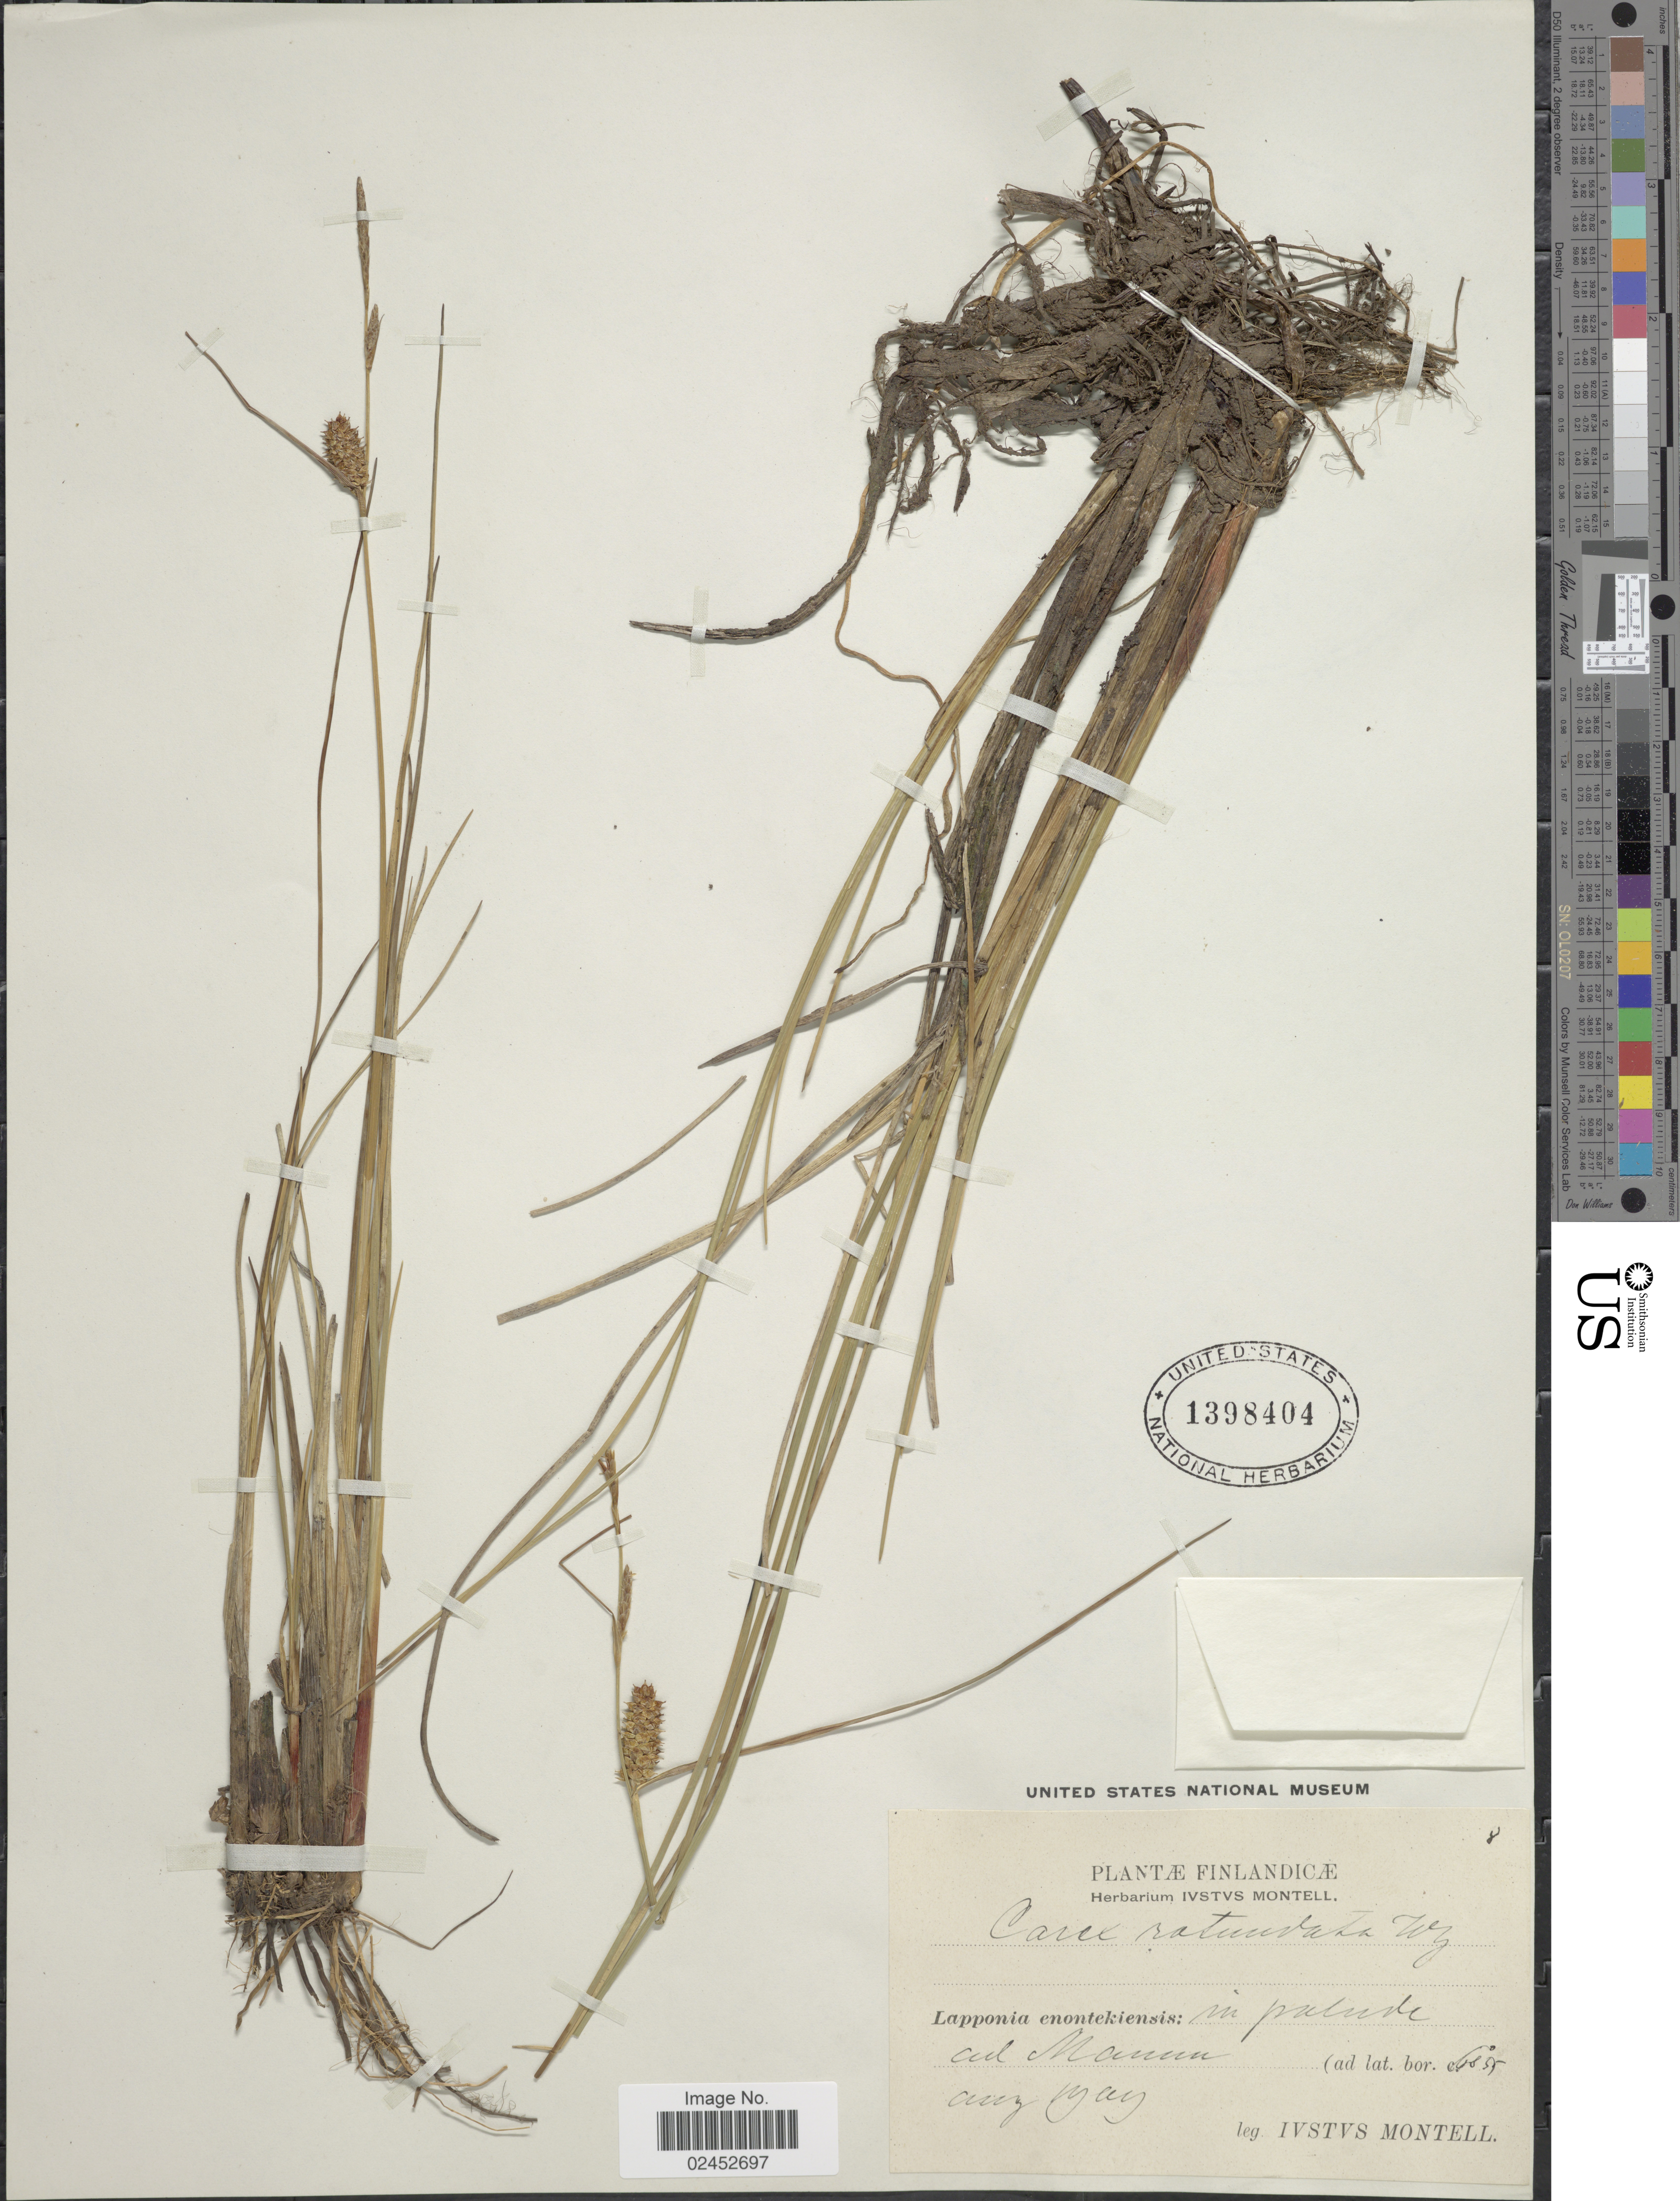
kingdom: Plantae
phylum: Tracheophyta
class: Liliopsida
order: Poales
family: Cyperaceae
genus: Carex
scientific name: Carex rotundata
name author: Wahlenb.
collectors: I. Montell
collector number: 8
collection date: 1909-08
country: Finland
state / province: Lappi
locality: Maunu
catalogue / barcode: US 1398404